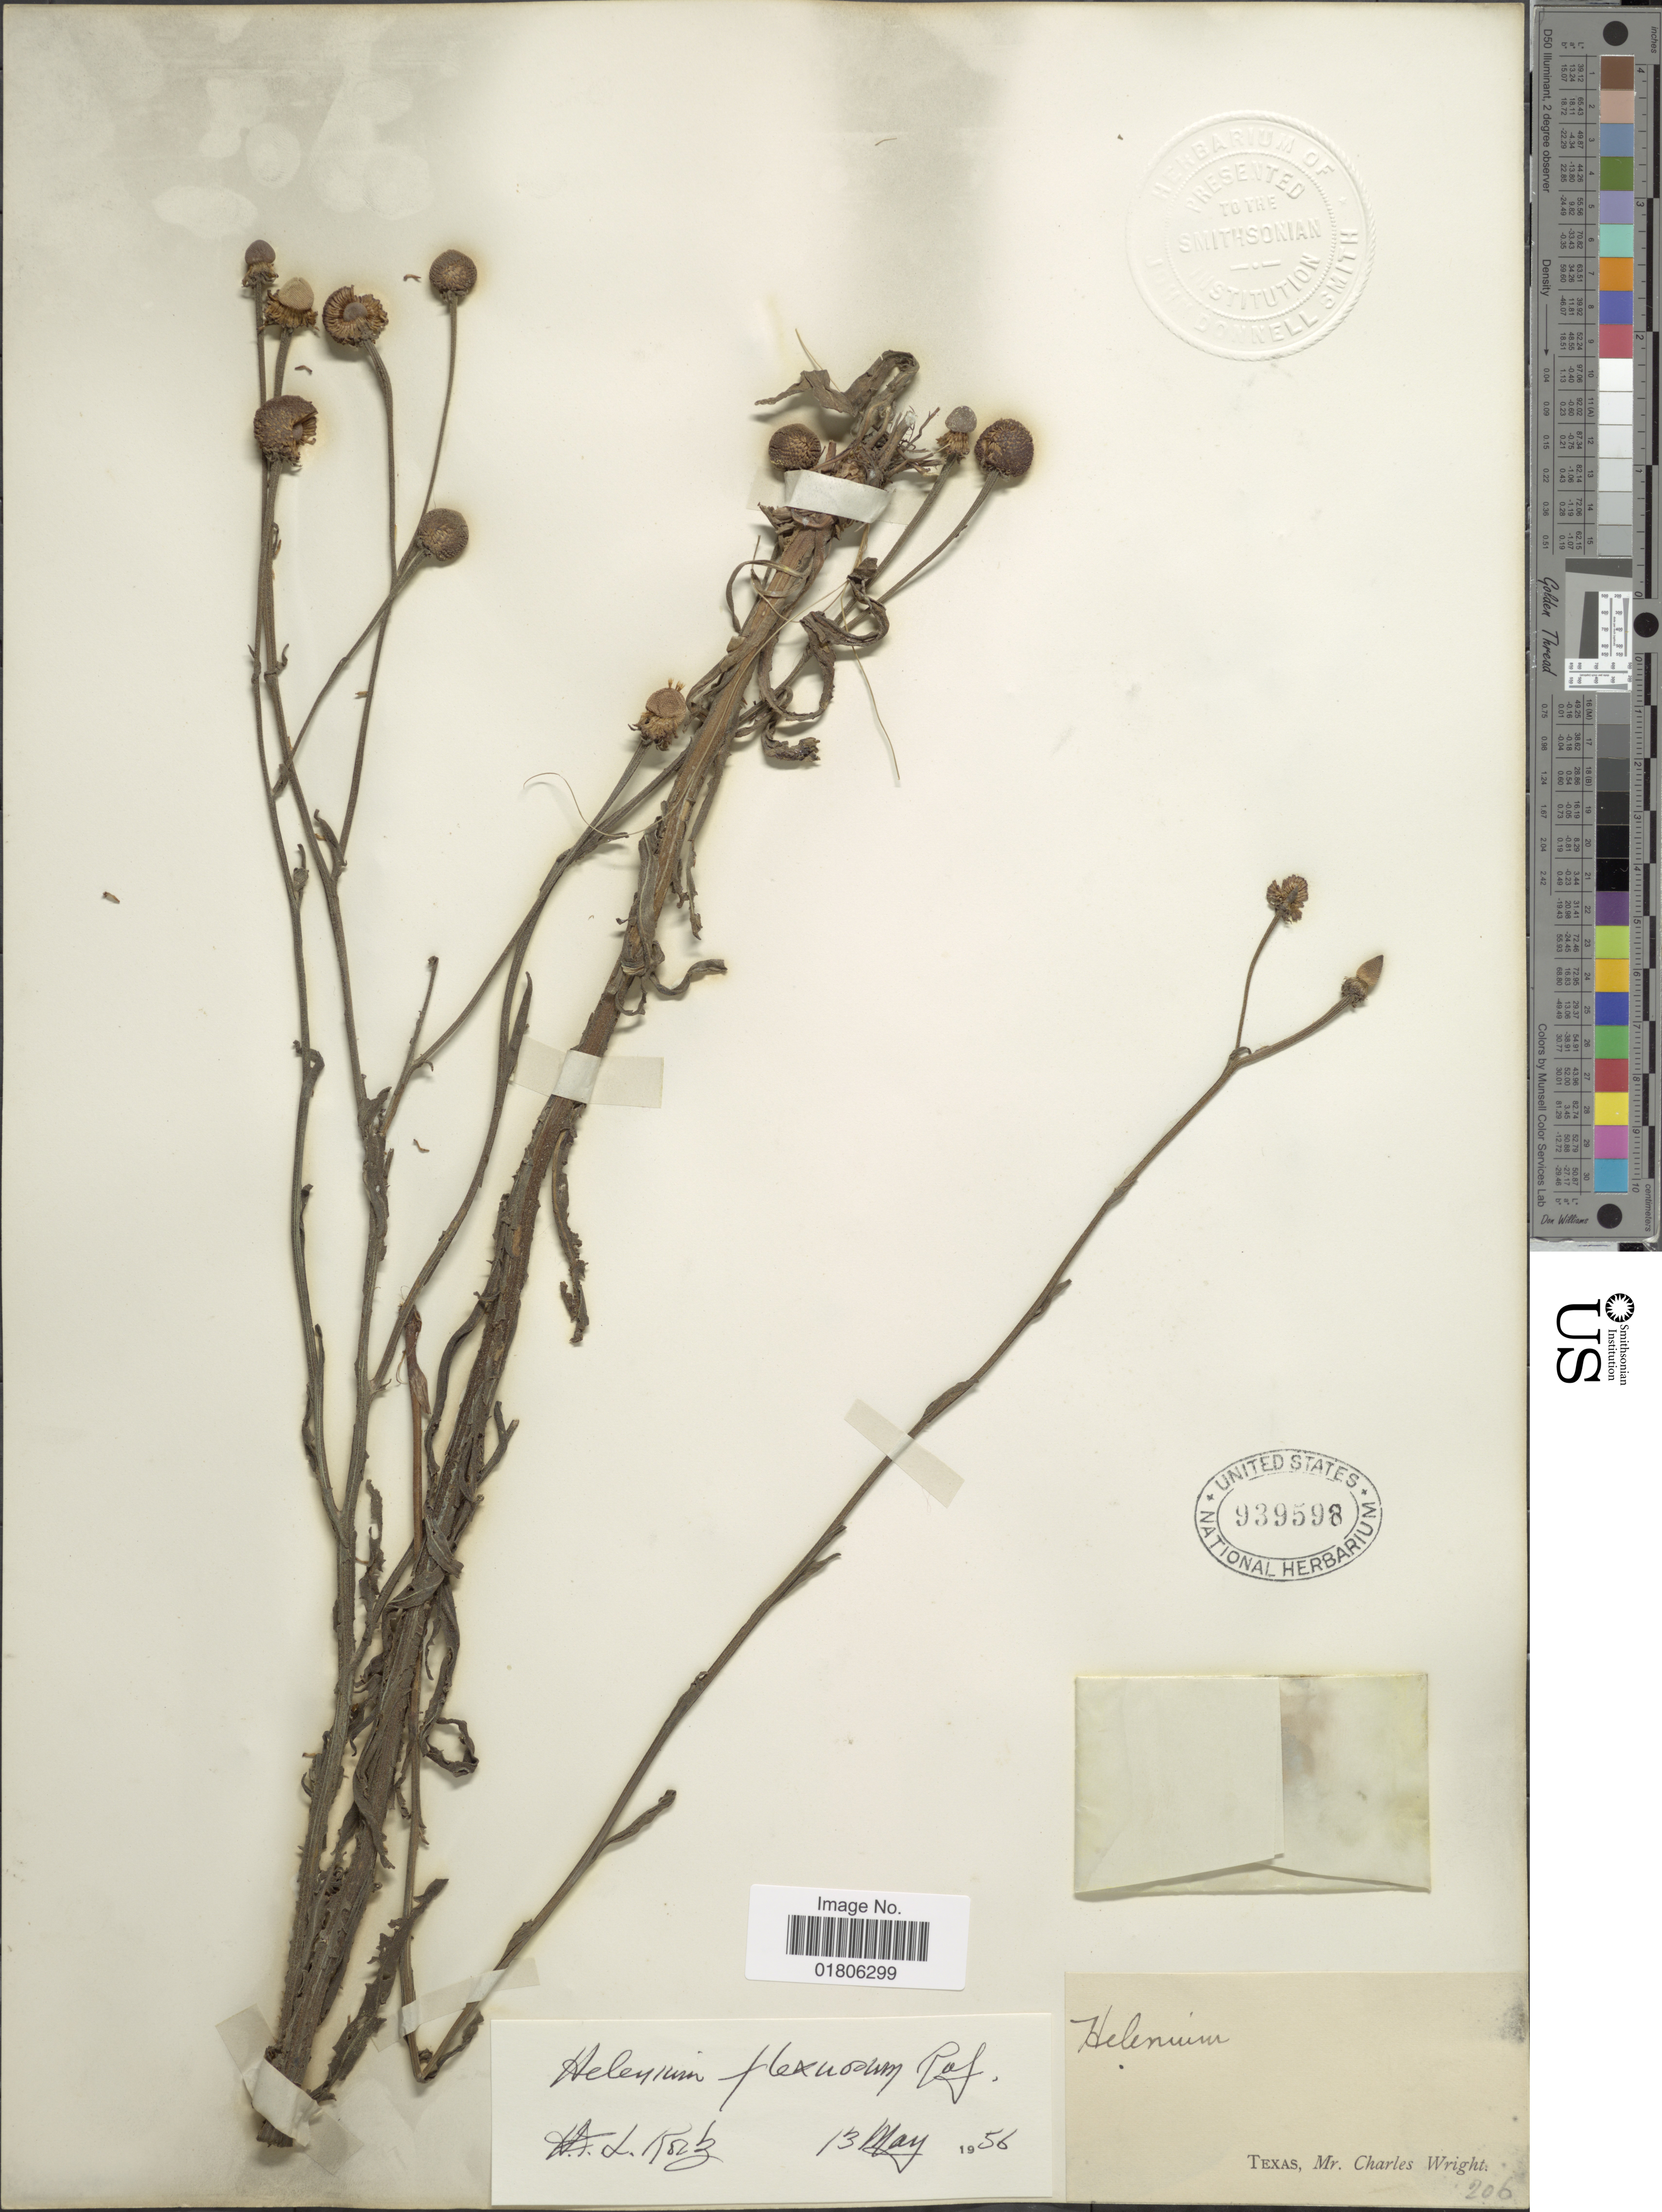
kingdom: Plantae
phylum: Tracheophyta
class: Magnoliopsida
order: Asterales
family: Asteraceae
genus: Helenium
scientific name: Helenium flexuosum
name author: Raf.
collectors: C. Wright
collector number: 296*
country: United States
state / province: Texas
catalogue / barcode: US 939598